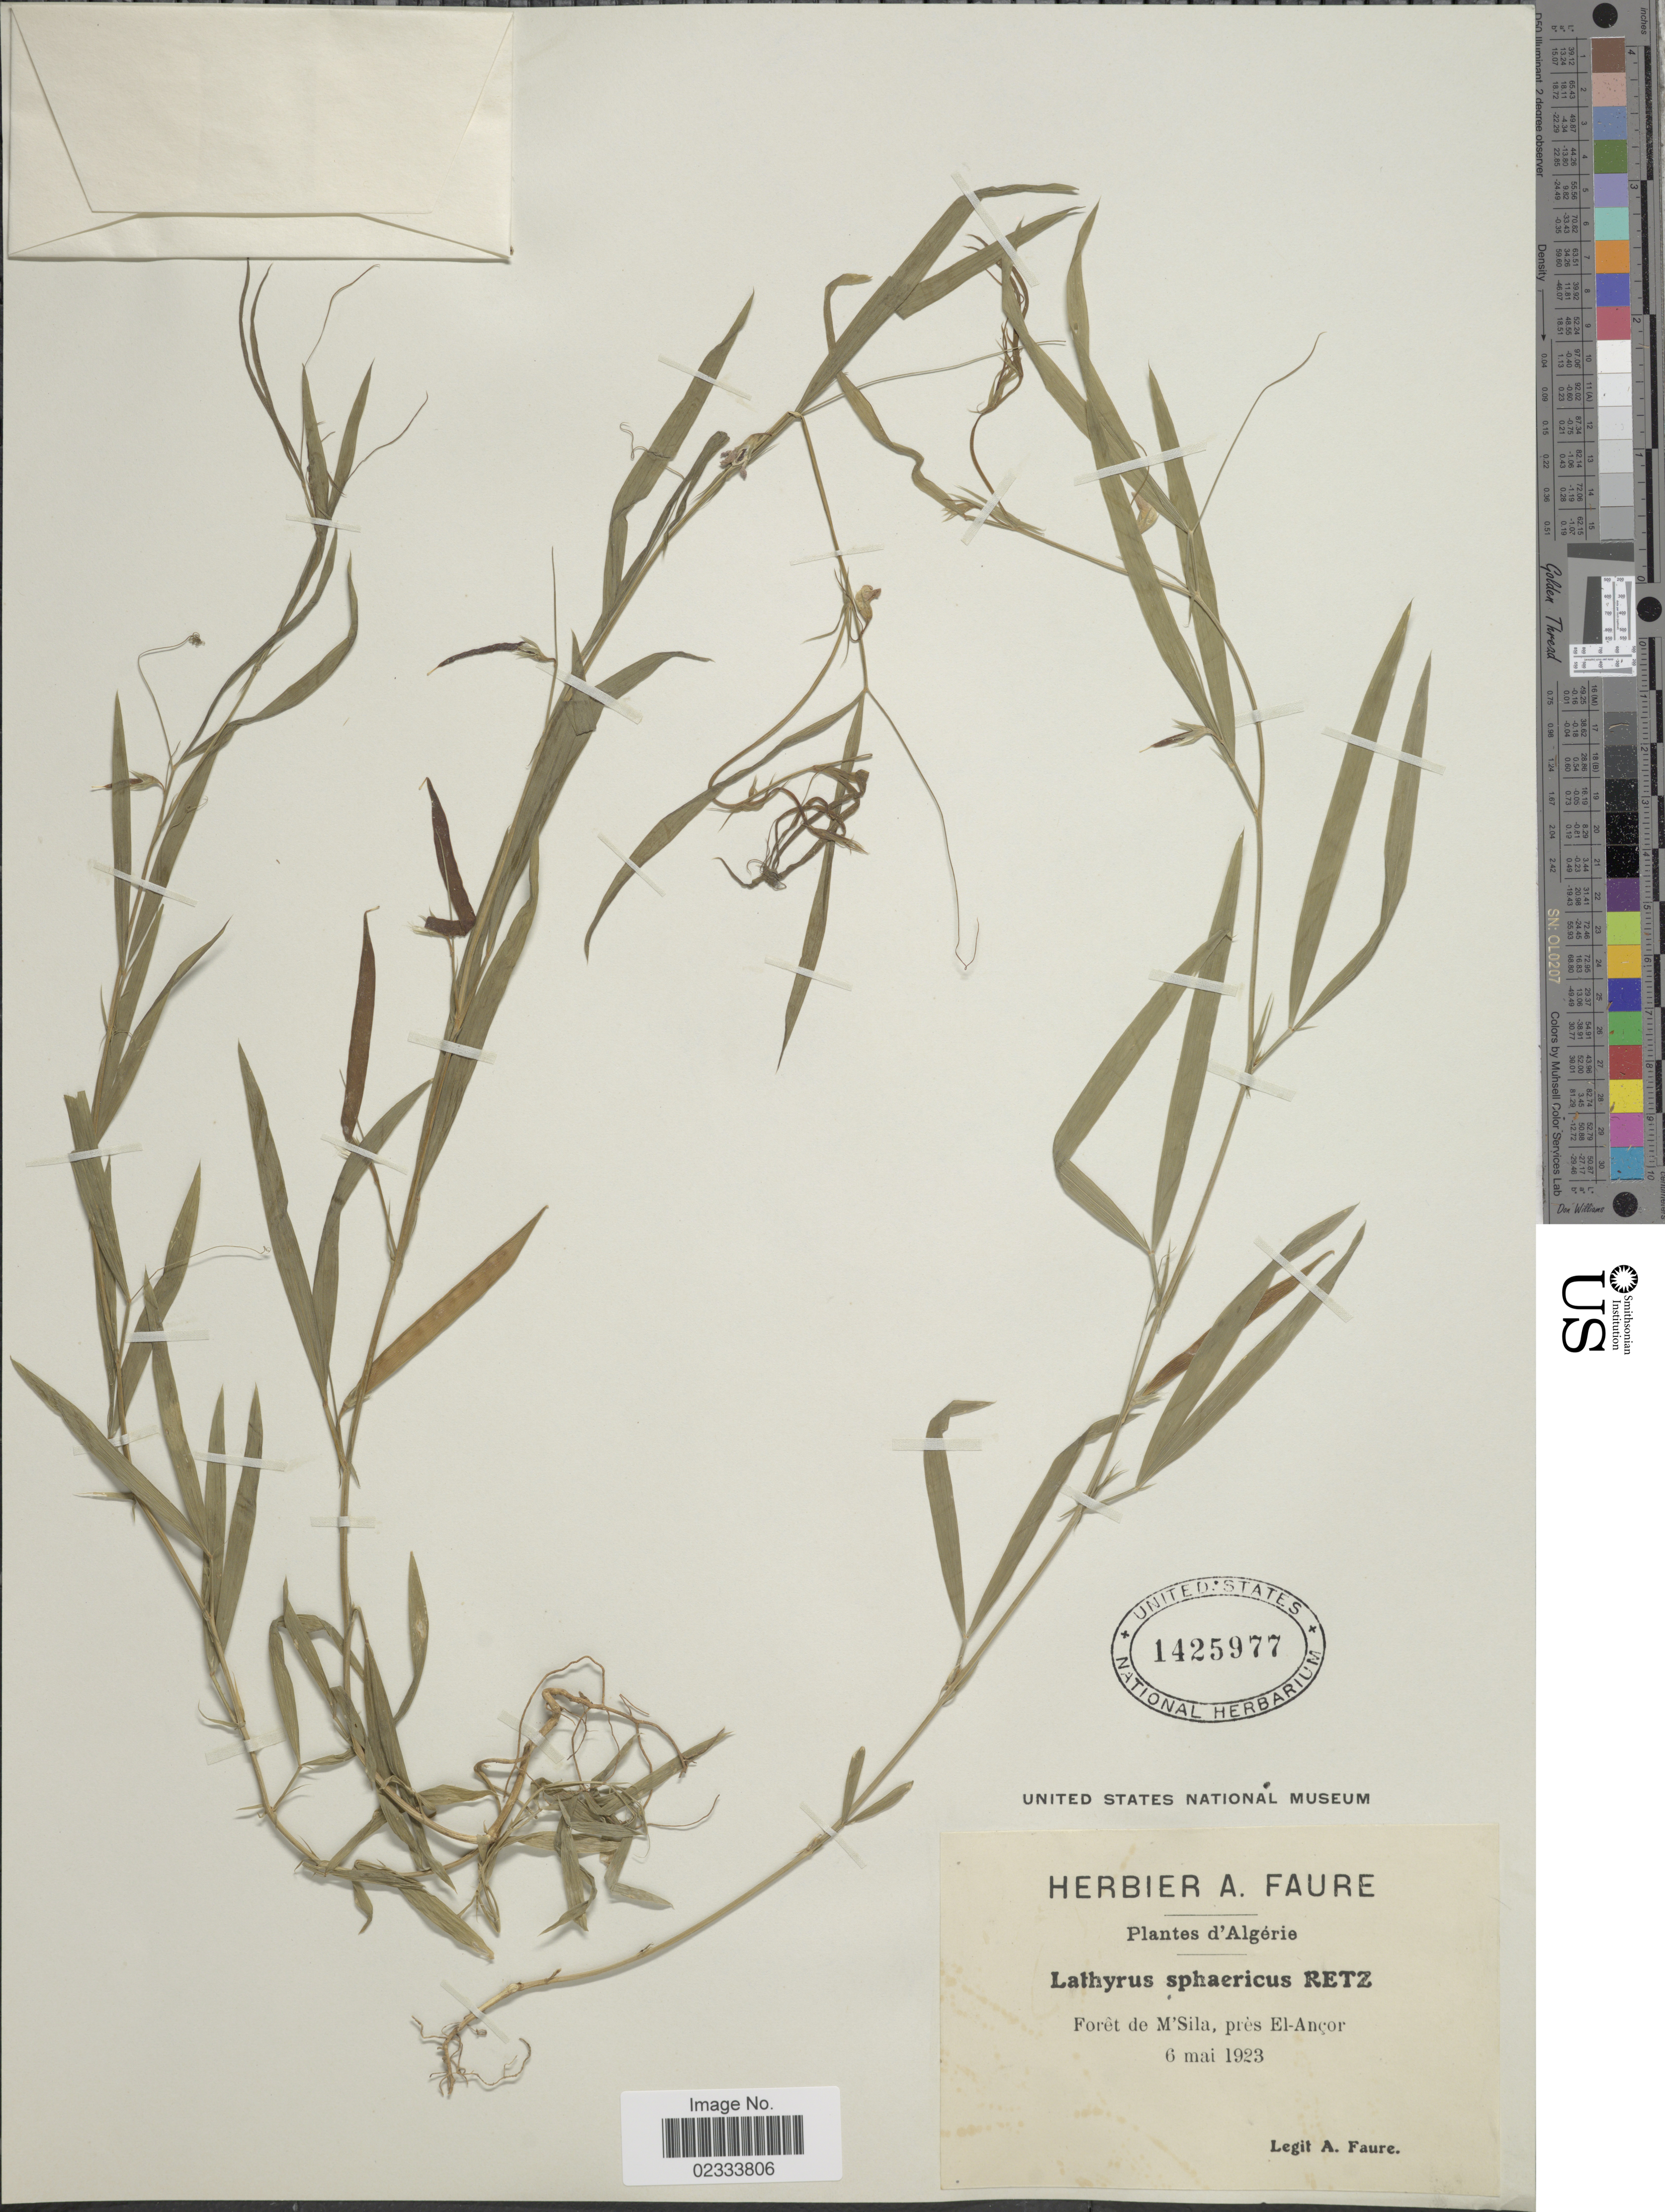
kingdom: Plantae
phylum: Tracheophyta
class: Magnoliopsida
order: Fabales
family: Fabaceae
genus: Lathyrus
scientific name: Lathyrus sphaericus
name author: Retz.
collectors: A. Faure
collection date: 1923-05-06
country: Algeria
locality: D'Algerie, Foret de M'Sila, pres El-Ancor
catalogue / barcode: US 1425977